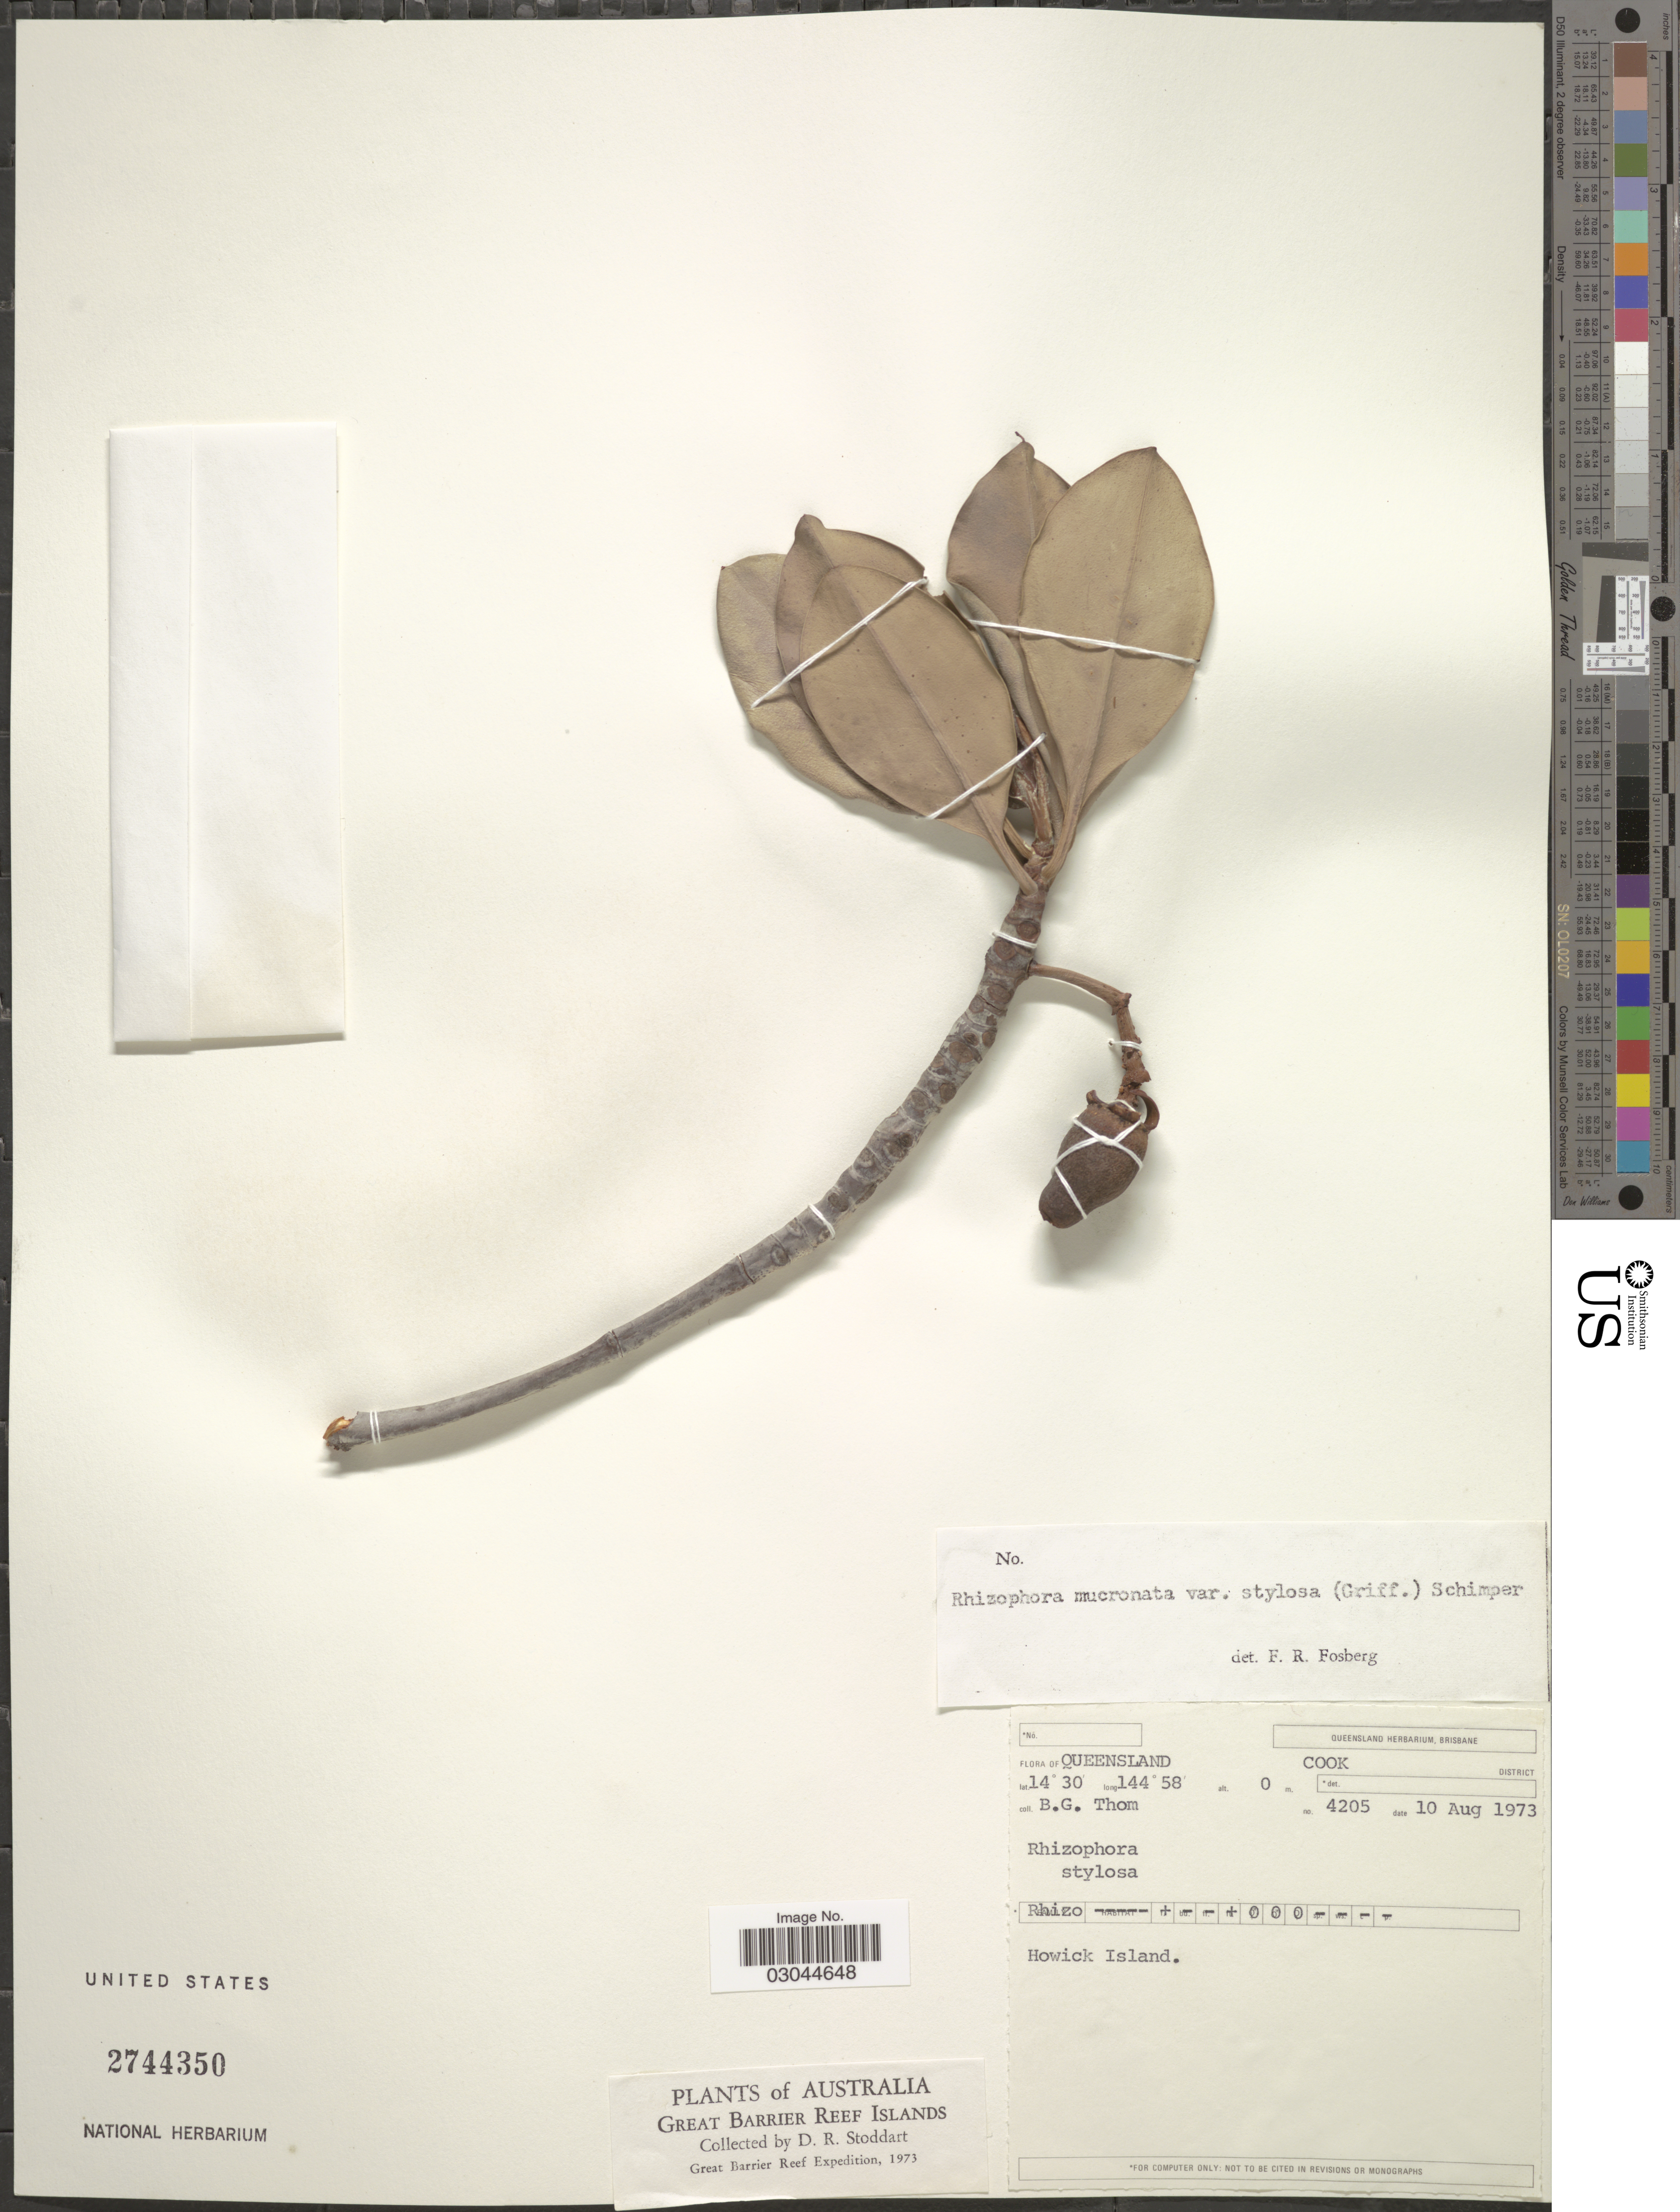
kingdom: Plantae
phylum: Tracheophyta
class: Magnoliopsida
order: Malpighiales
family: Rhizophoraceae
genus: Rhizophora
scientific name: Rhizophora mucronata var. stylosa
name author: Lam.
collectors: B. Thom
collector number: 4205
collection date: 1973-08-10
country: Australia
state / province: Queensland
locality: Great Barrier Reef Islands. Cook District. Howick Island.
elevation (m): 0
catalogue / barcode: US 2744350